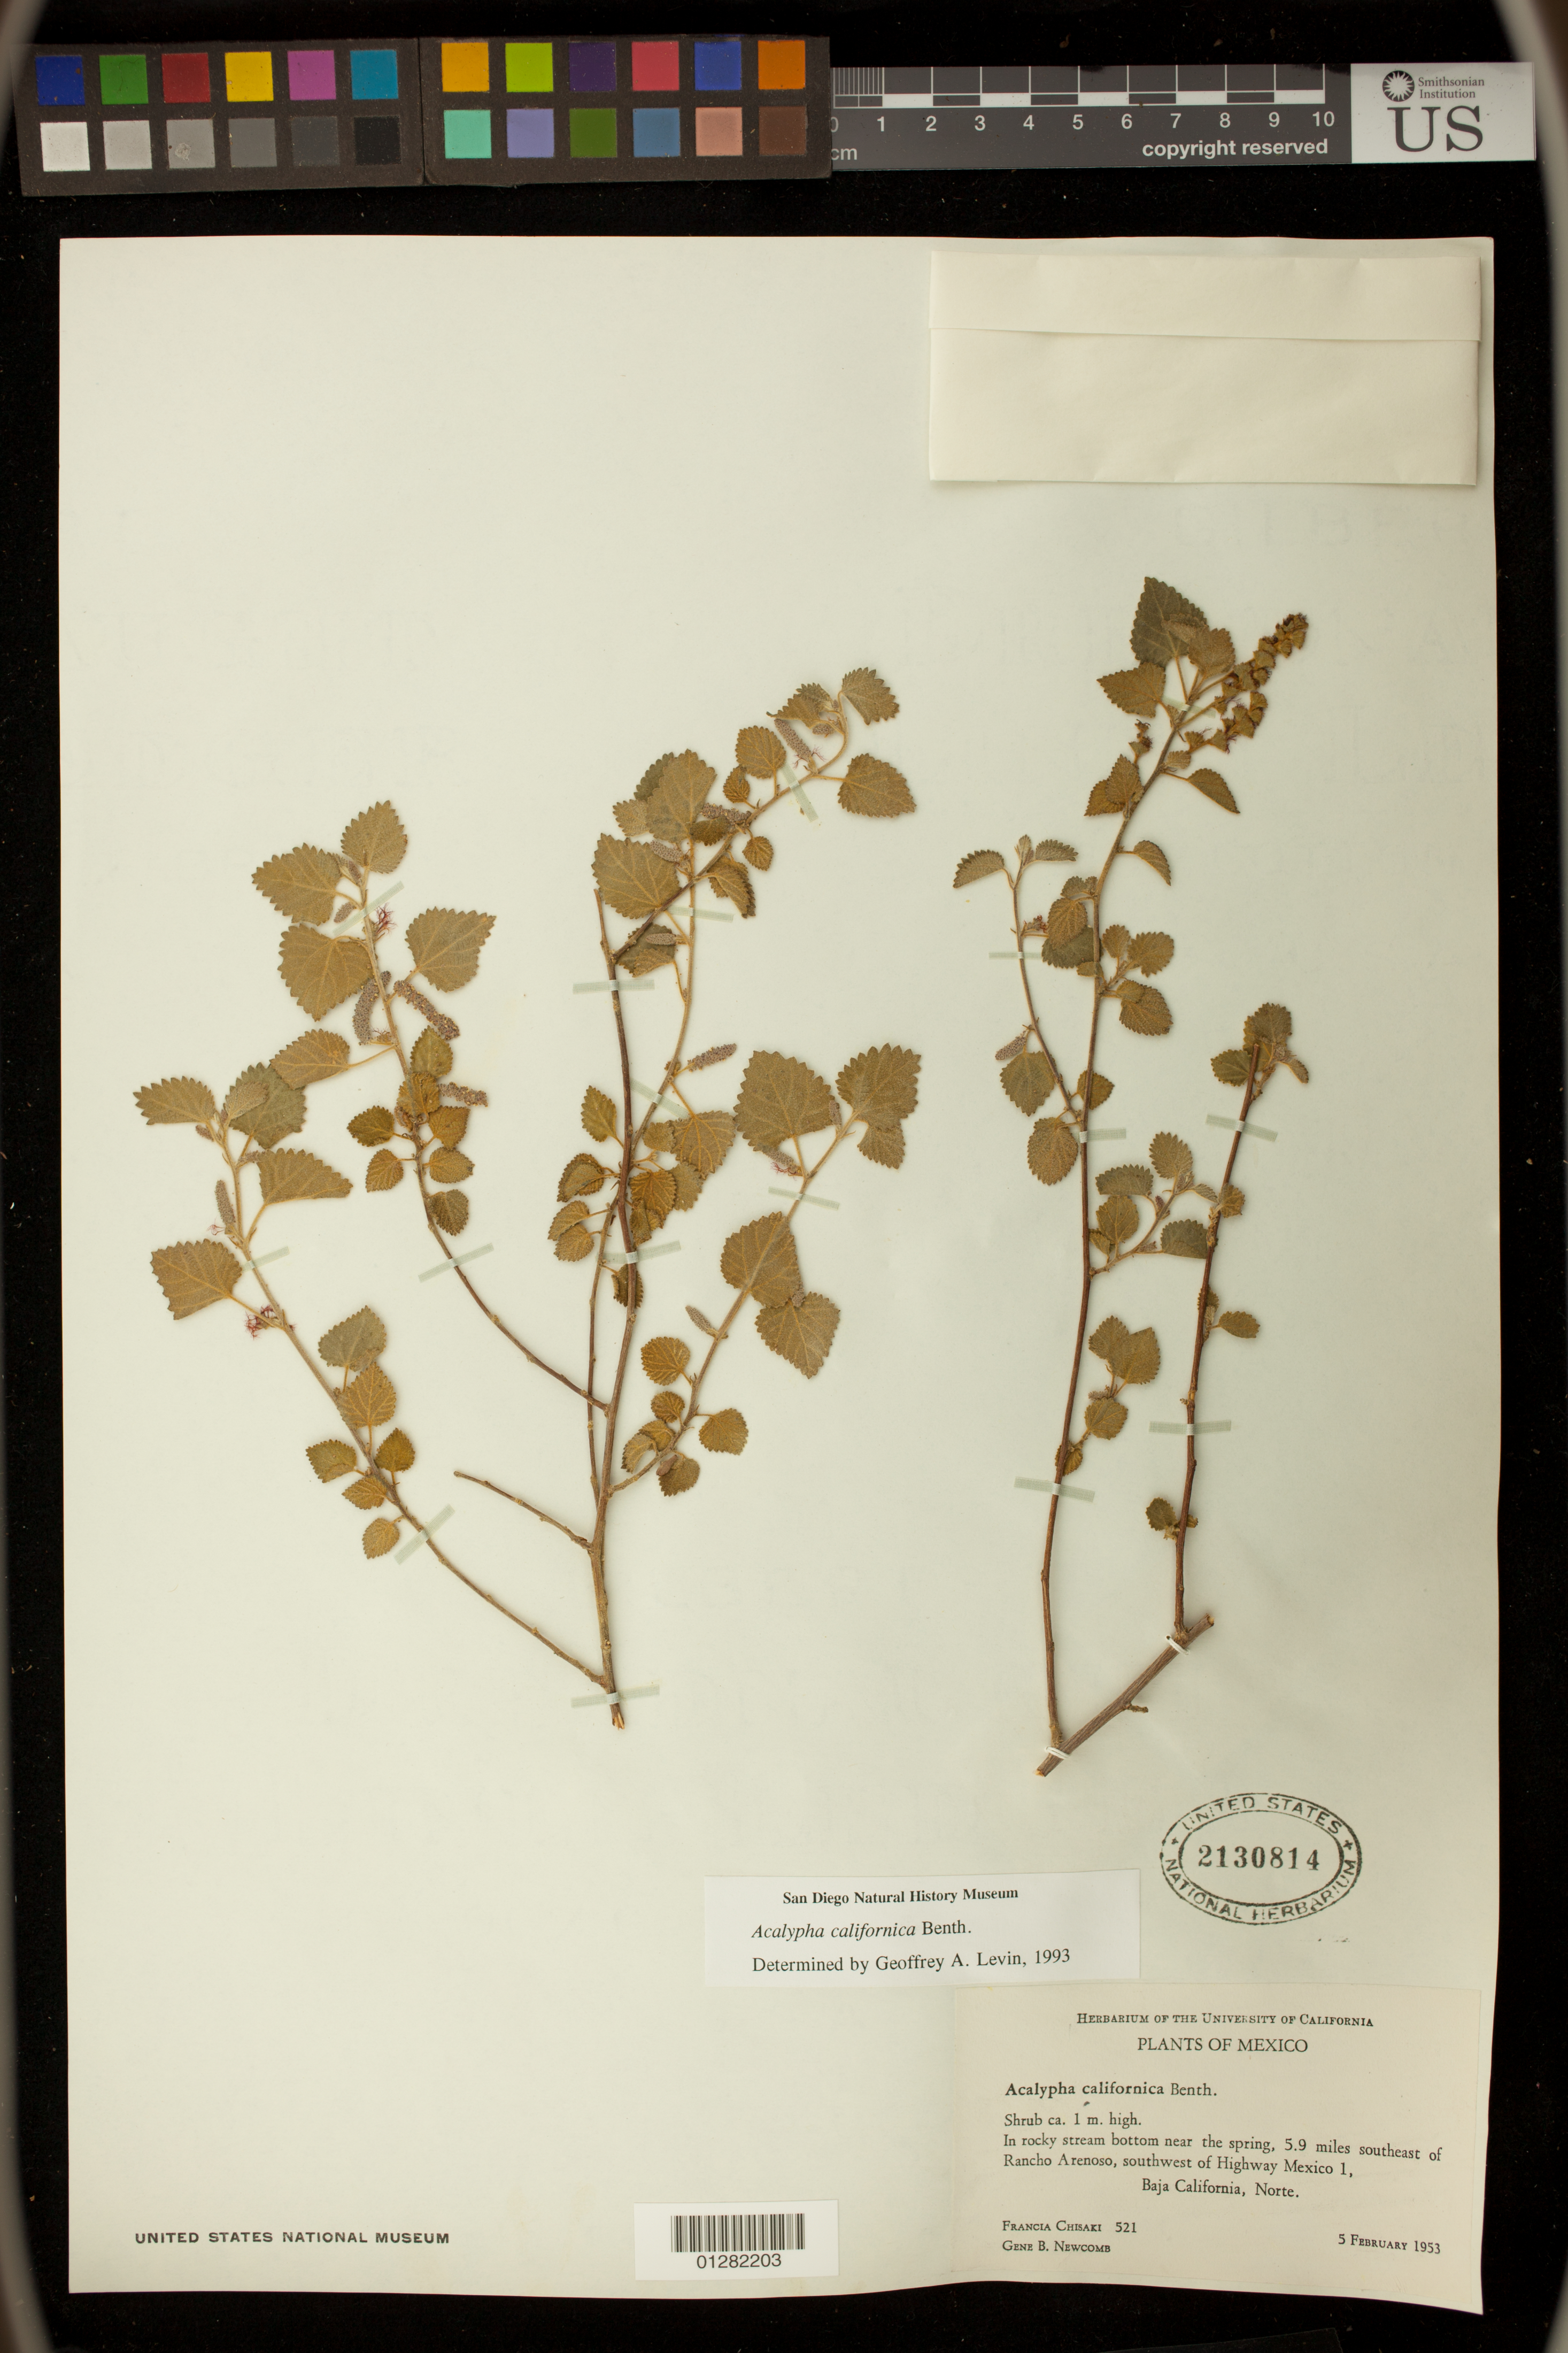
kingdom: Plantae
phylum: Tracheophyta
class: Magnoliopsida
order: Malpighiales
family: Euphorbiaceae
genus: Acalypha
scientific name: Acalypha californica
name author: Benth.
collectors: F. Chisaki & G. B. Newcomb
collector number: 521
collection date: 1953-02-05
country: Mexico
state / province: Baja California Norte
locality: In rocky stream bottom near the spring, 5.9 miles southeast of Rancho Arenoso, southwest of Highway Mexico 1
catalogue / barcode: US 2130814